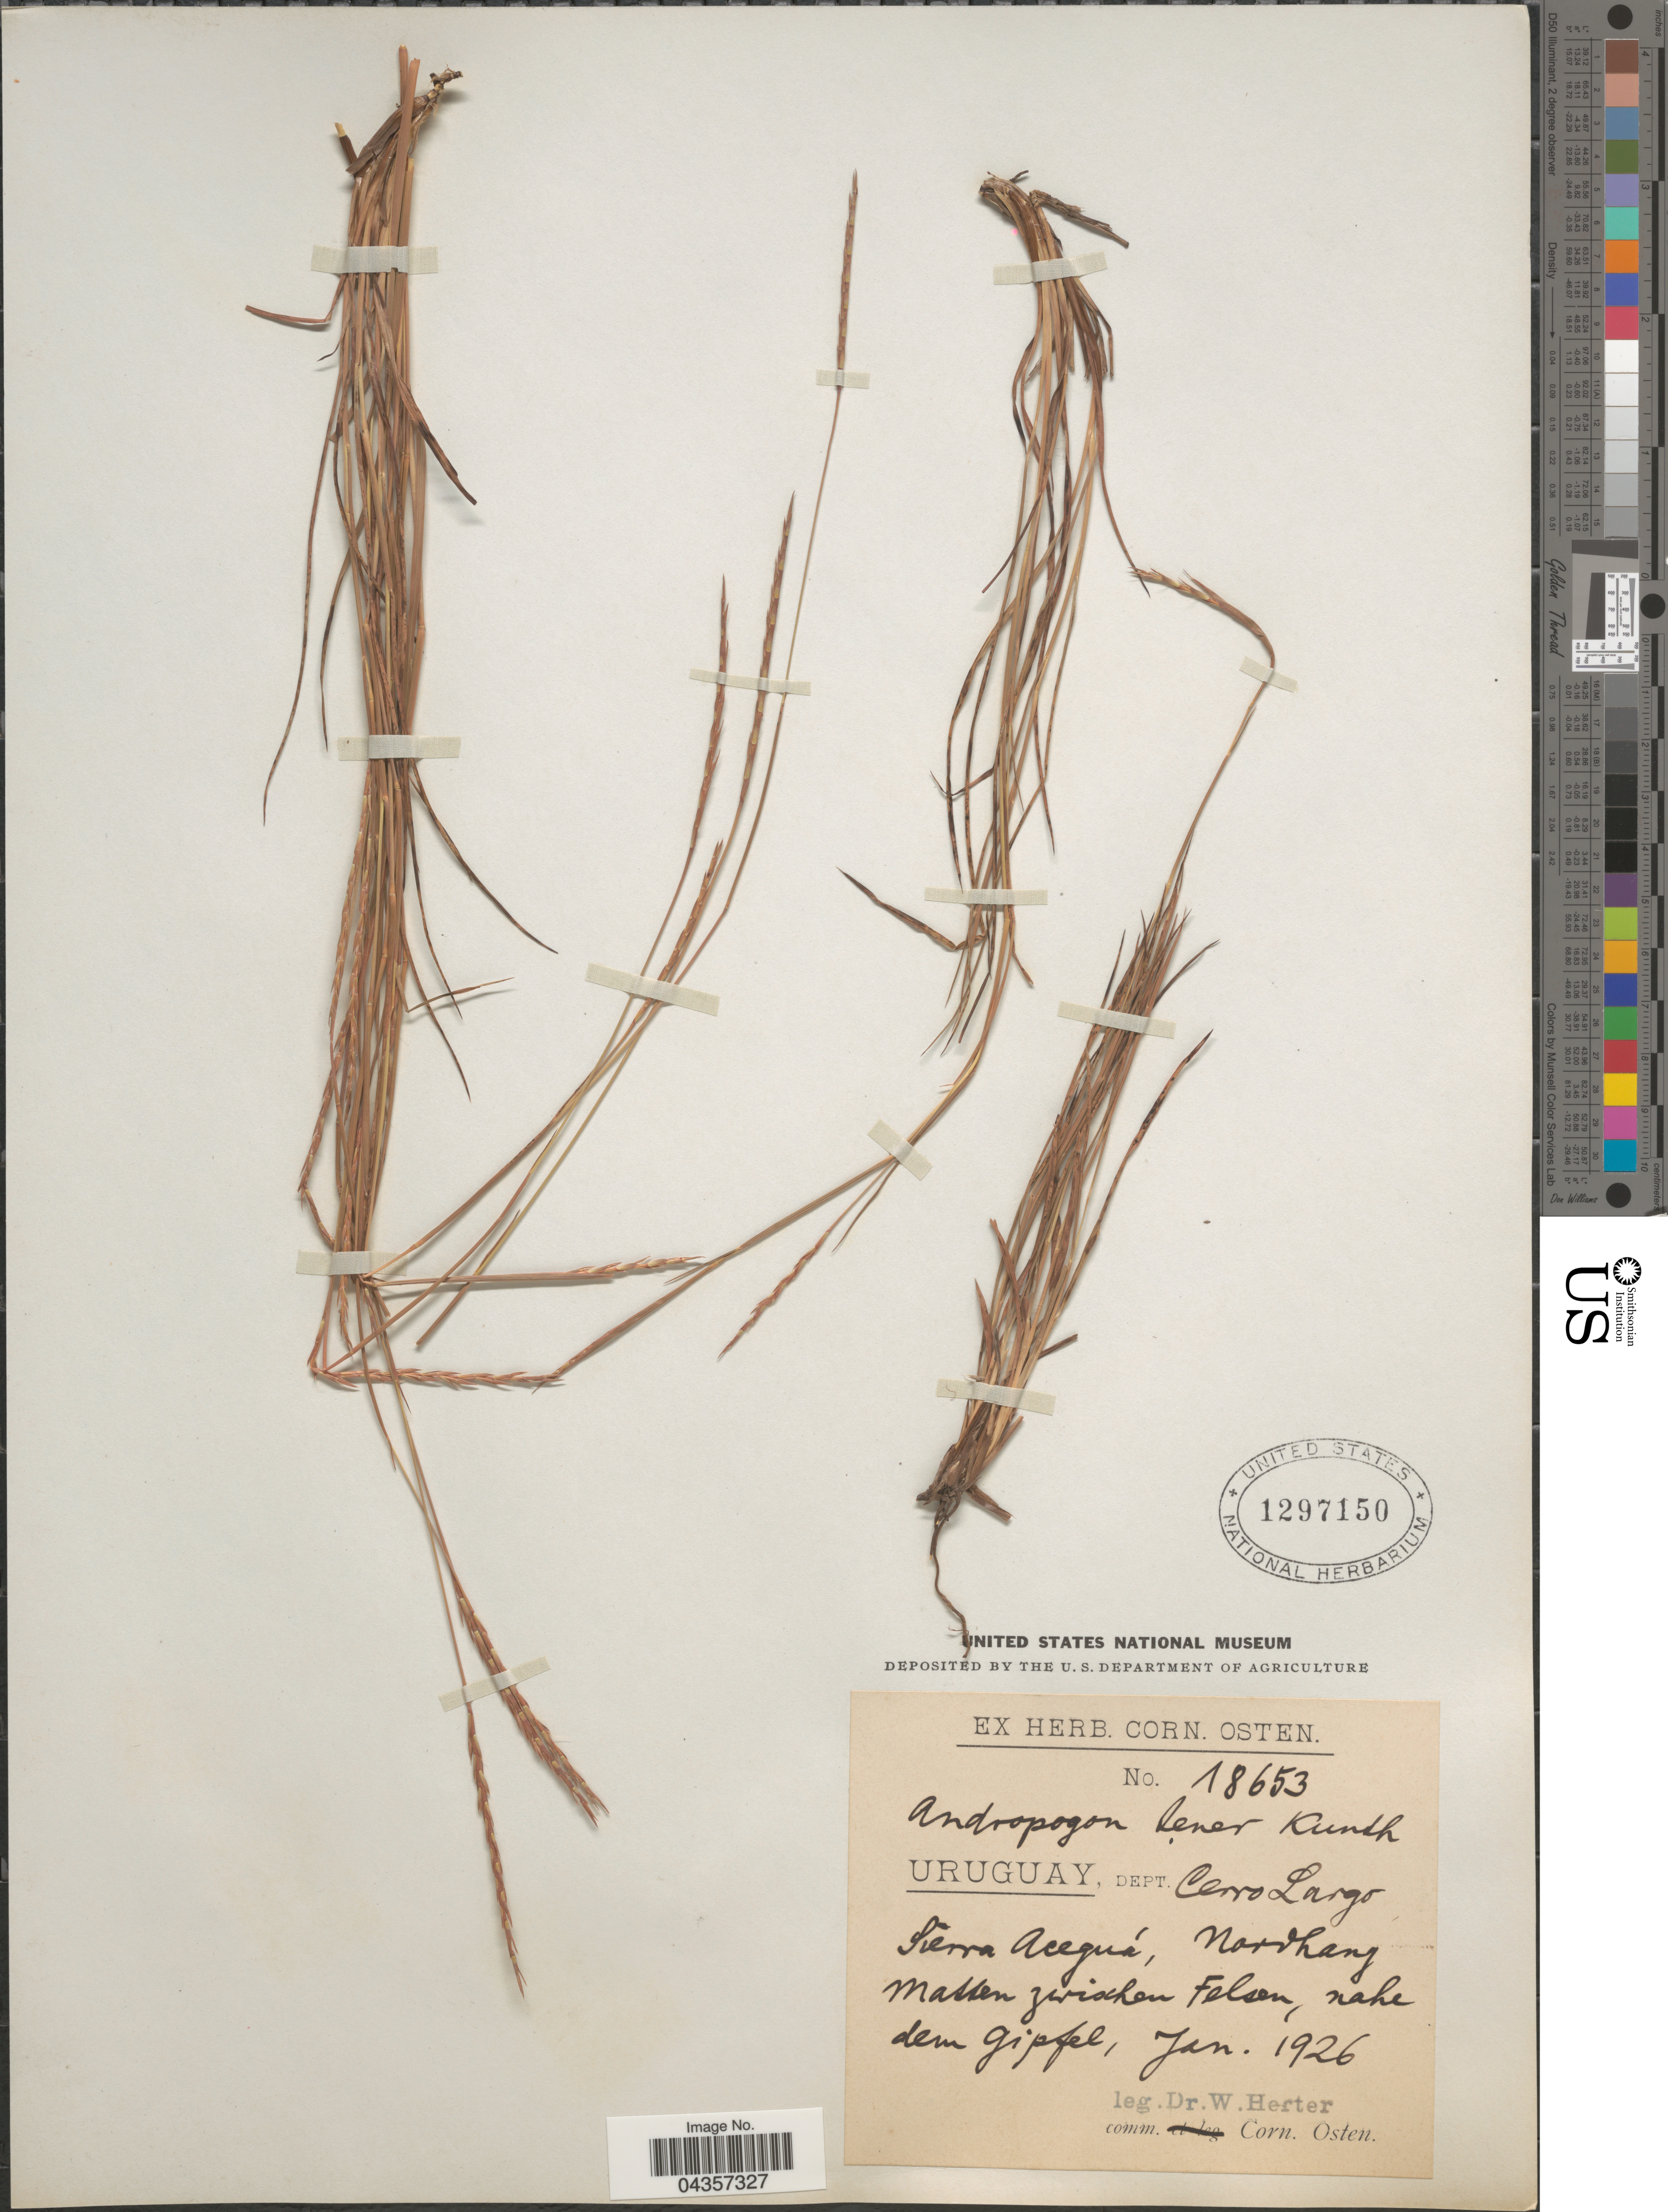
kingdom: Plantae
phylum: Tracheophyta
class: Liliopsida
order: Poales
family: Poaceae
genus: Schizachyrium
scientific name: Schizachyrium tenerum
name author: Nees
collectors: W. G. Herter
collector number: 18653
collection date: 1926-01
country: Uruguay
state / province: Cerro Largo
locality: Dept. Cerro Largo. Sierra Aceguá, Nordhang Massen zwischen Felsen, nahe dem gipfel.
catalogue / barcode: US 1297150